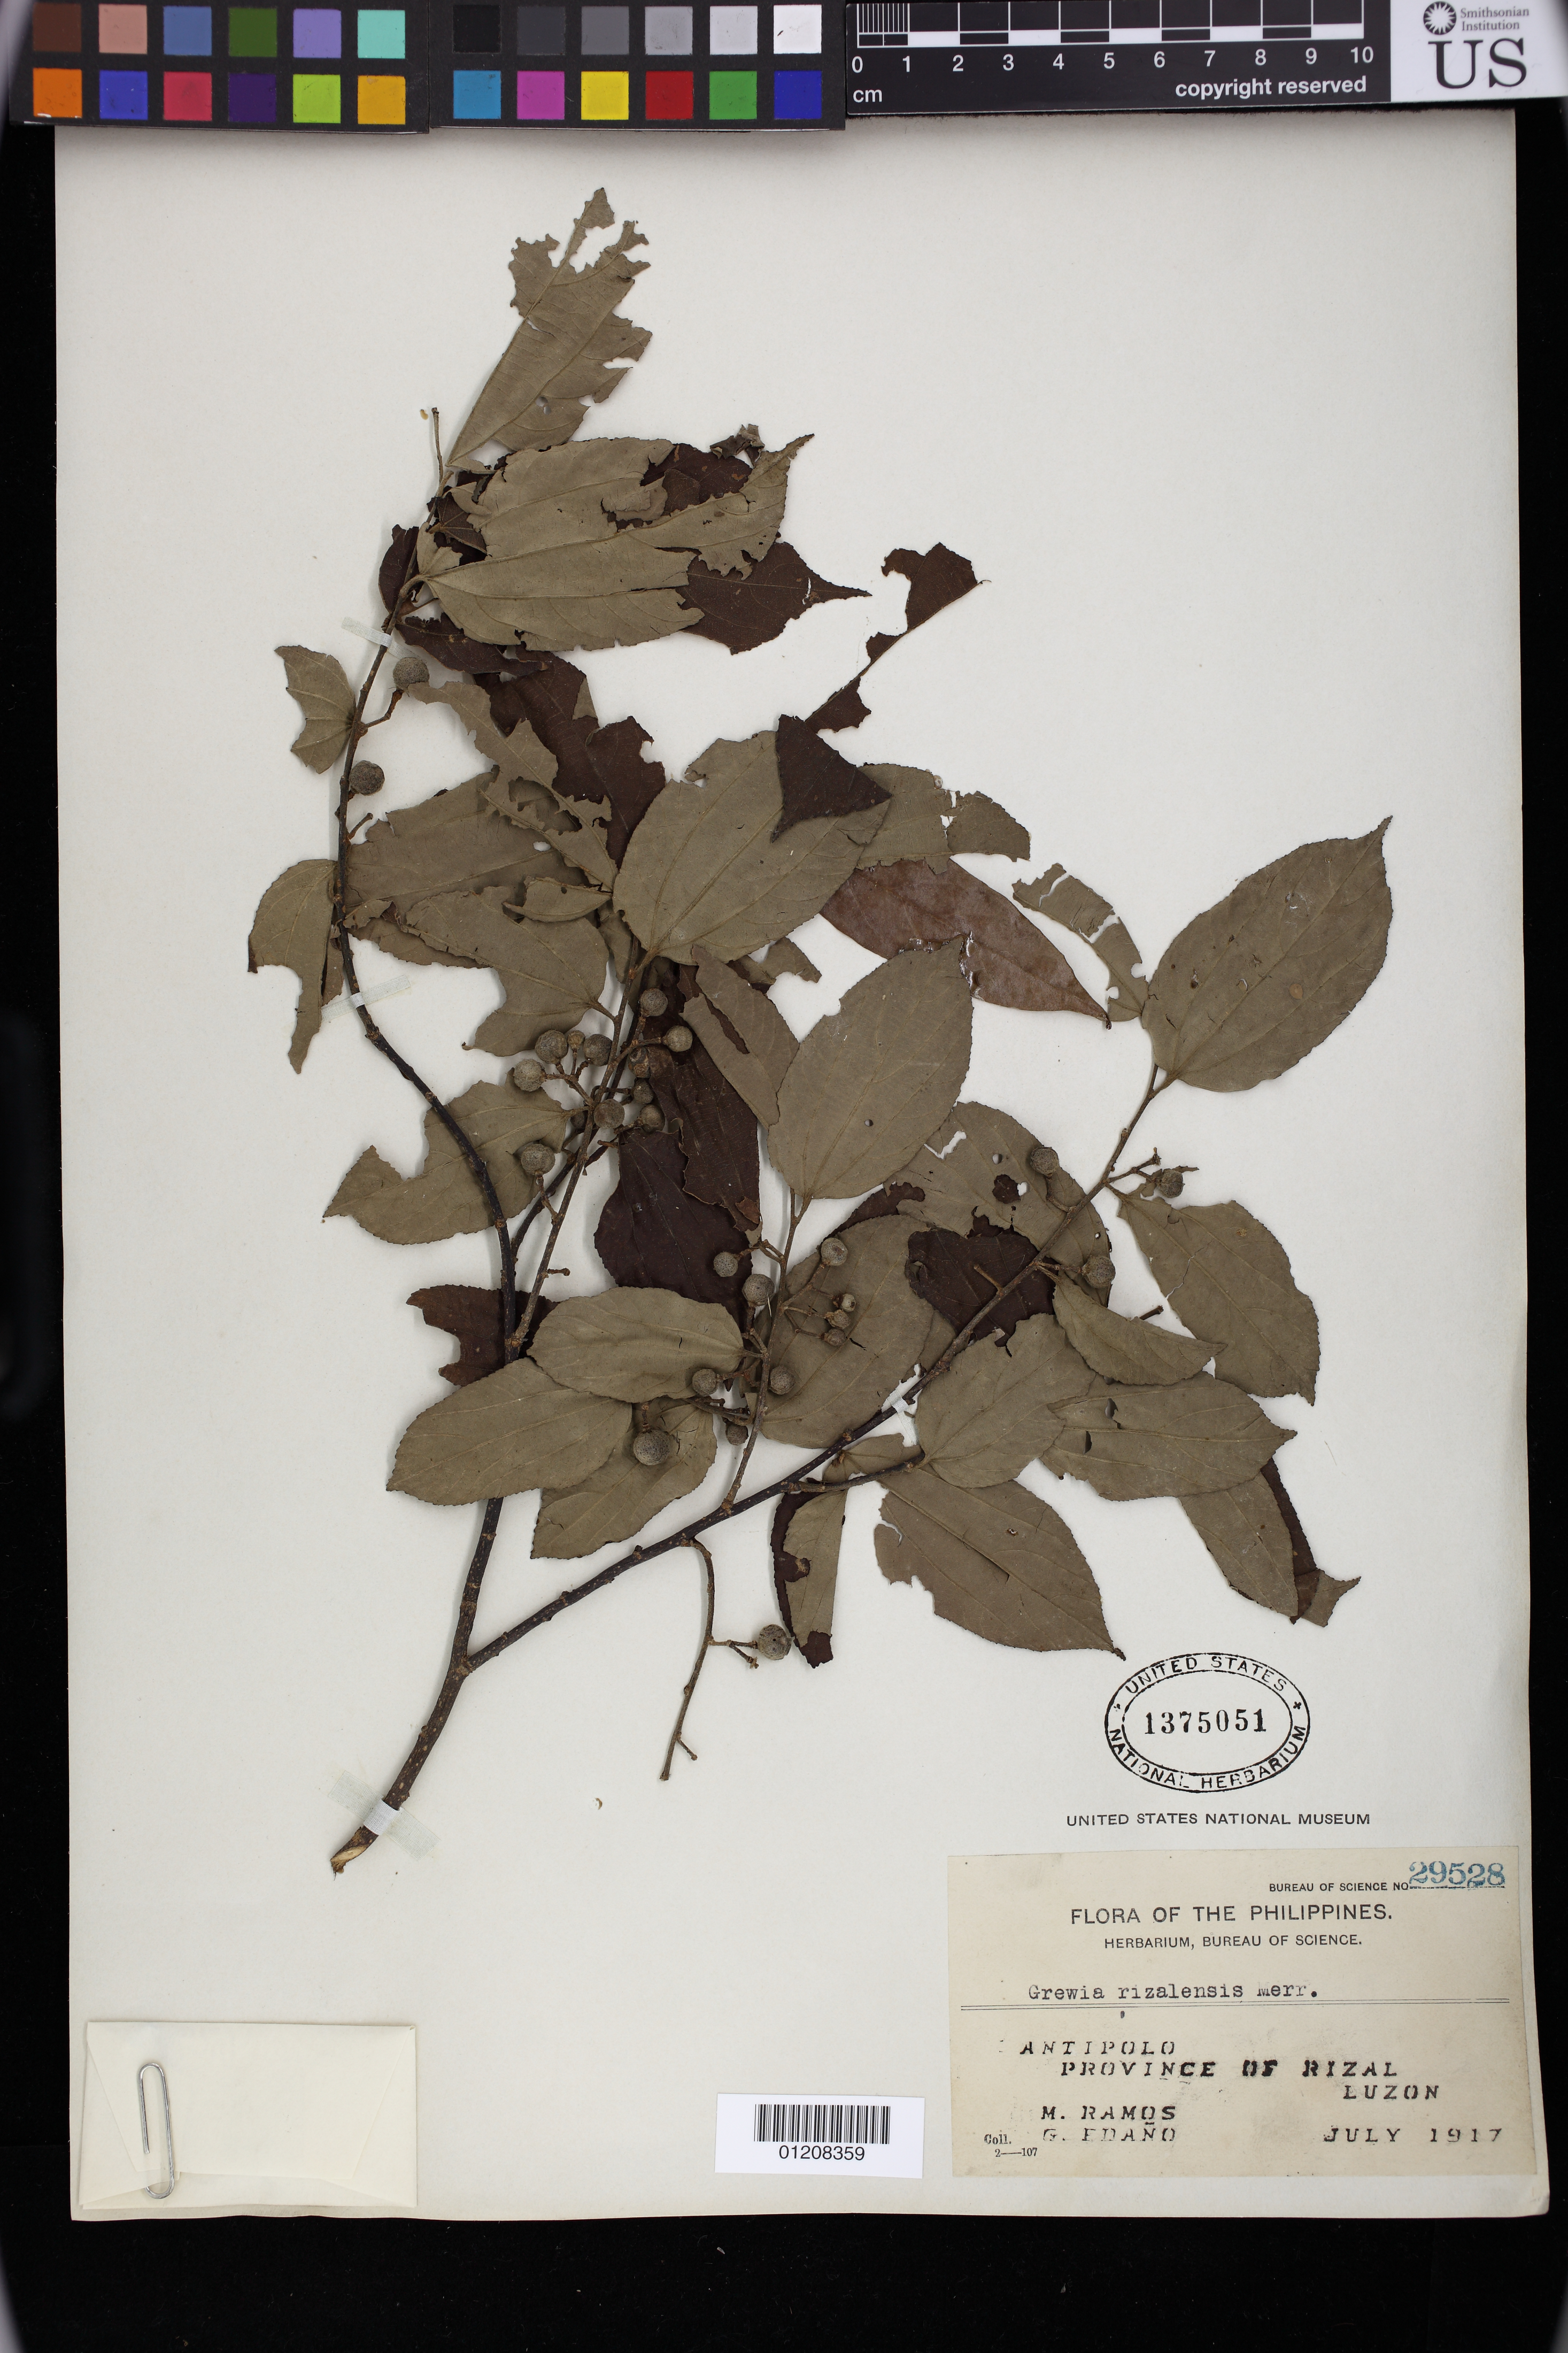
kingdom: Plantae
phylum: Tracheophyta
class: Magnoliopsida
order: Malvales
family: Malvaceae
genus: Grewia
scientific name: Grewia rizalensis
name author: Merr.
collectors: G. Edaño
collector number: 2-107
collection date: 1917-07-01/1917-07-31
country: Philippines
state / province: Calabarzon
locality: Antipolo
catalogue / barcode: US 1375051